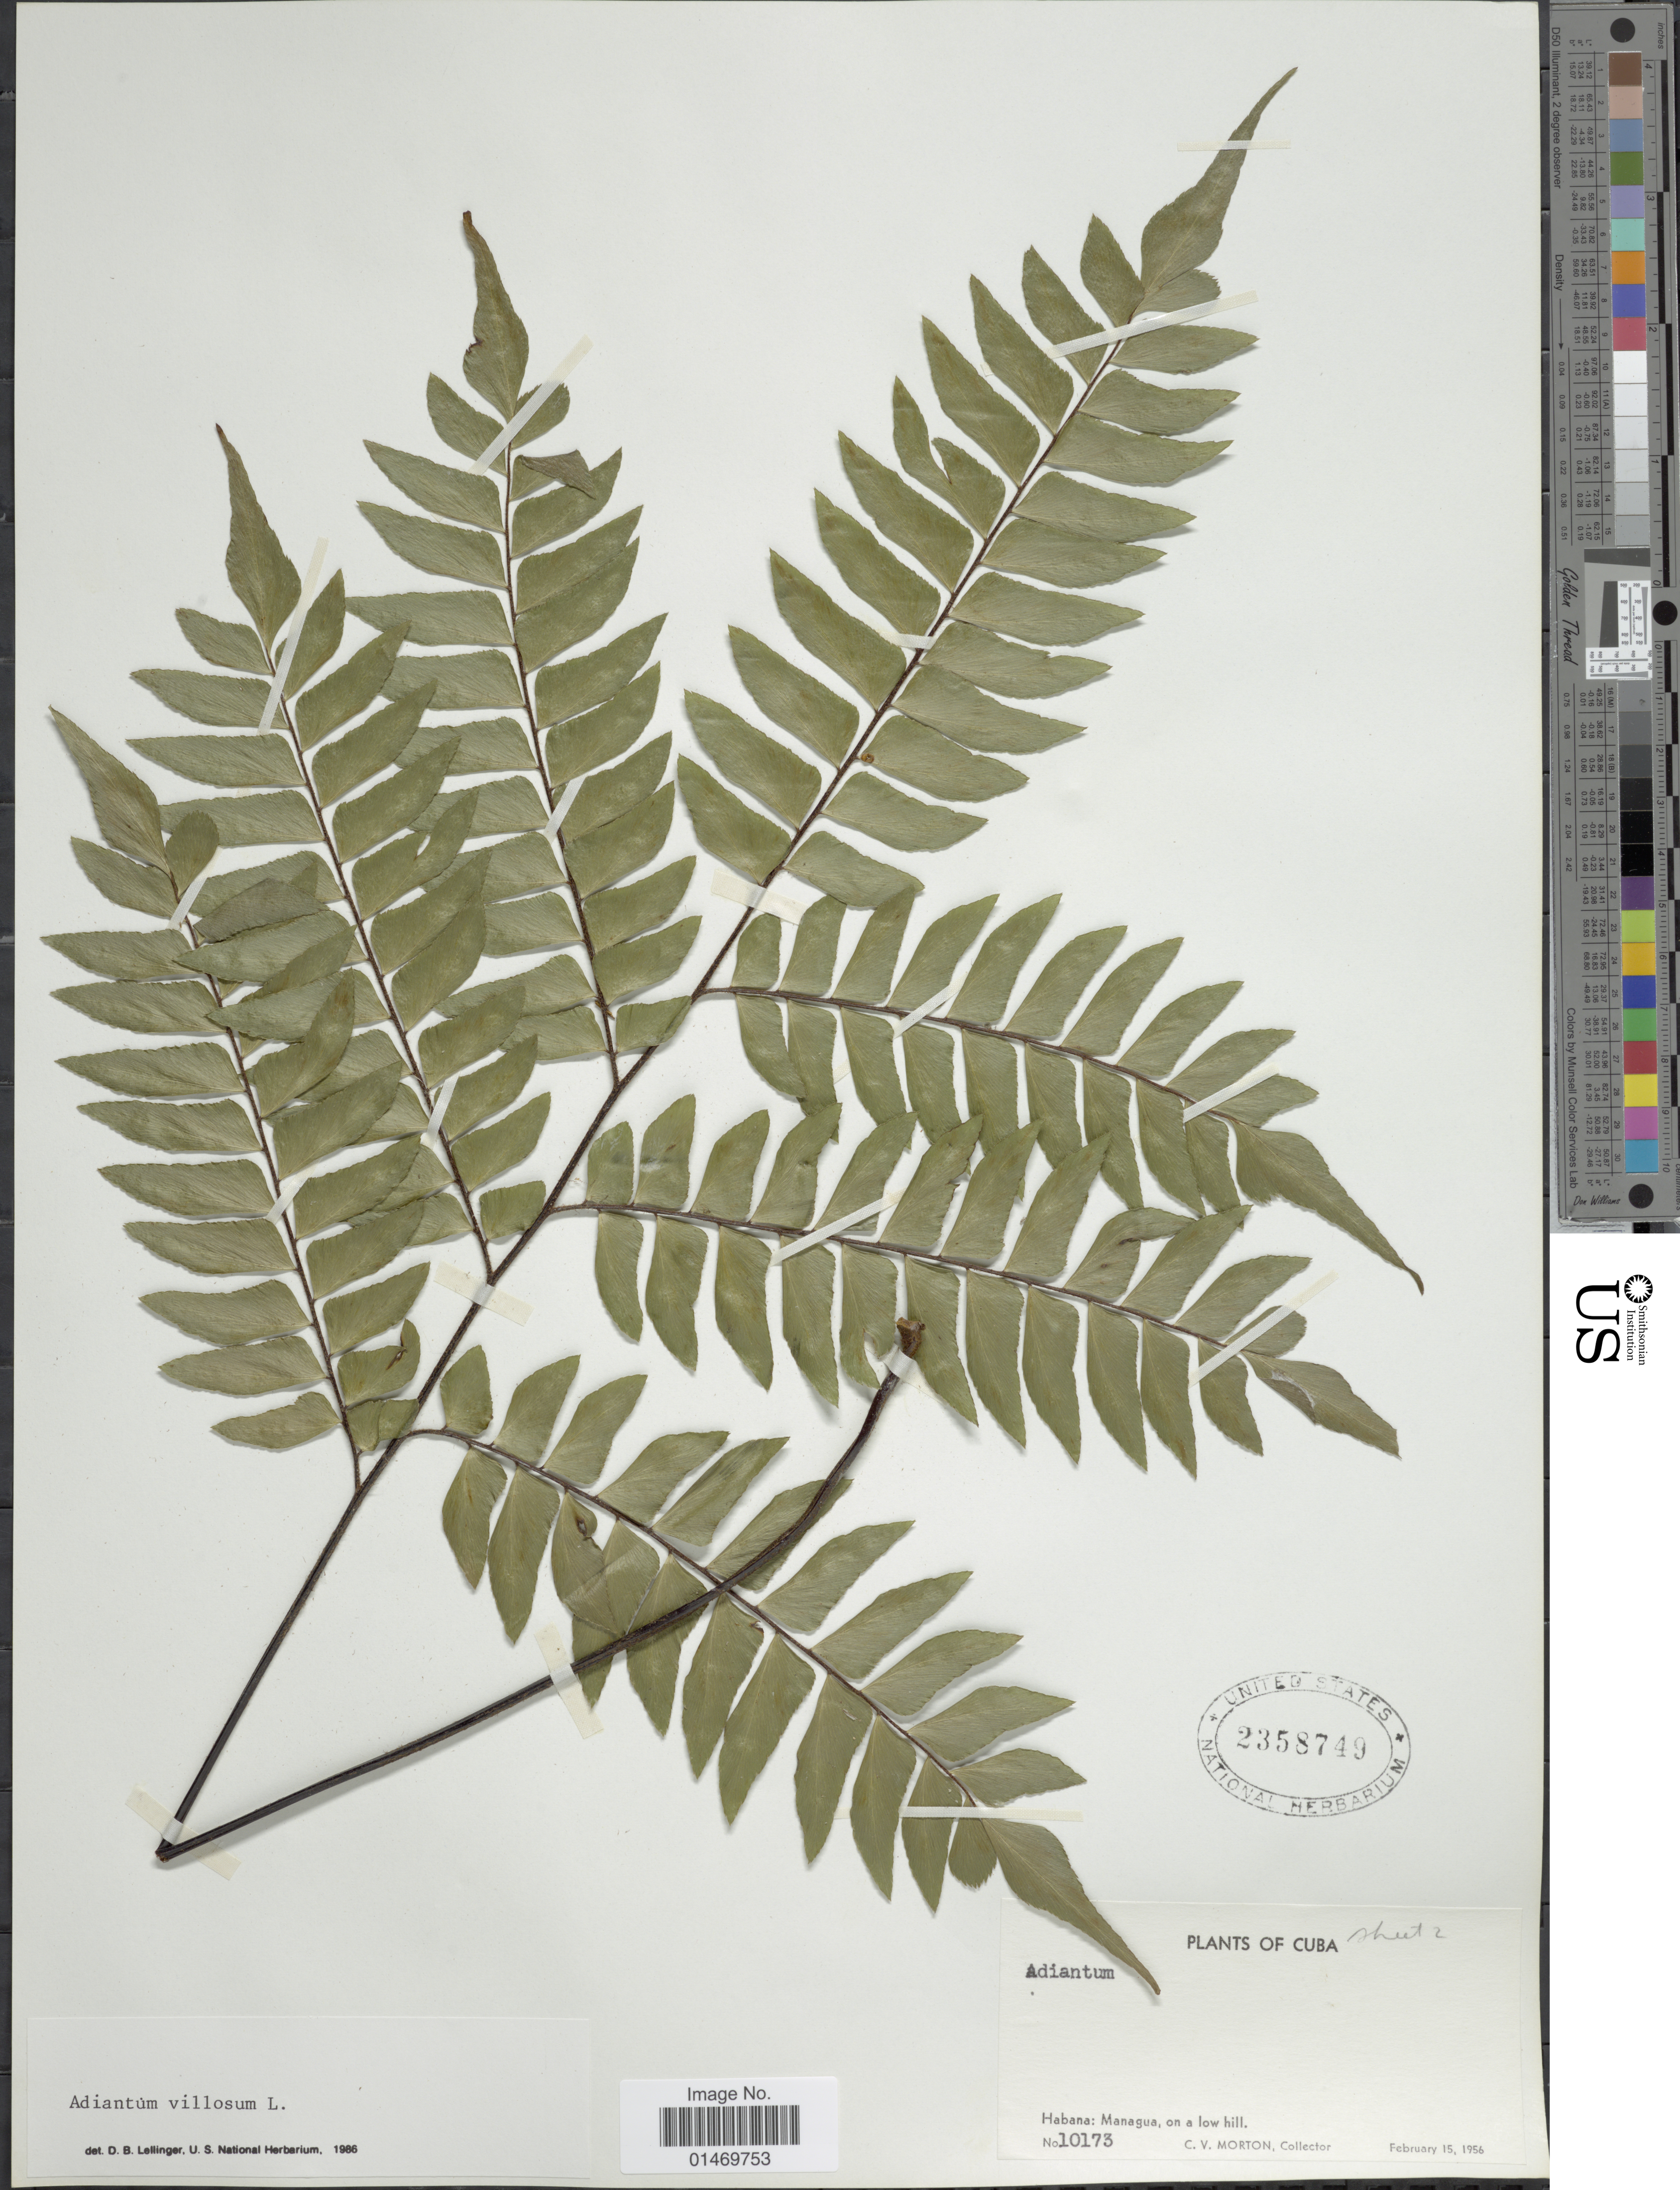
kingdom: Plantae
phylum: Tracheophyta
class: Polypodiopsida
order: Polypodiales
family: Pteridaceae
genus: Adiantum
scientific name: Adiantum villosum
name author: L.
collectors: C. V. Morton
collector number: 10173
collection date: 1956-02-15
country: Cuba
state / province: La Habana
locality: Cuba, Habana: Managua, on a low hill.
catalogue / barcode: US 2358749